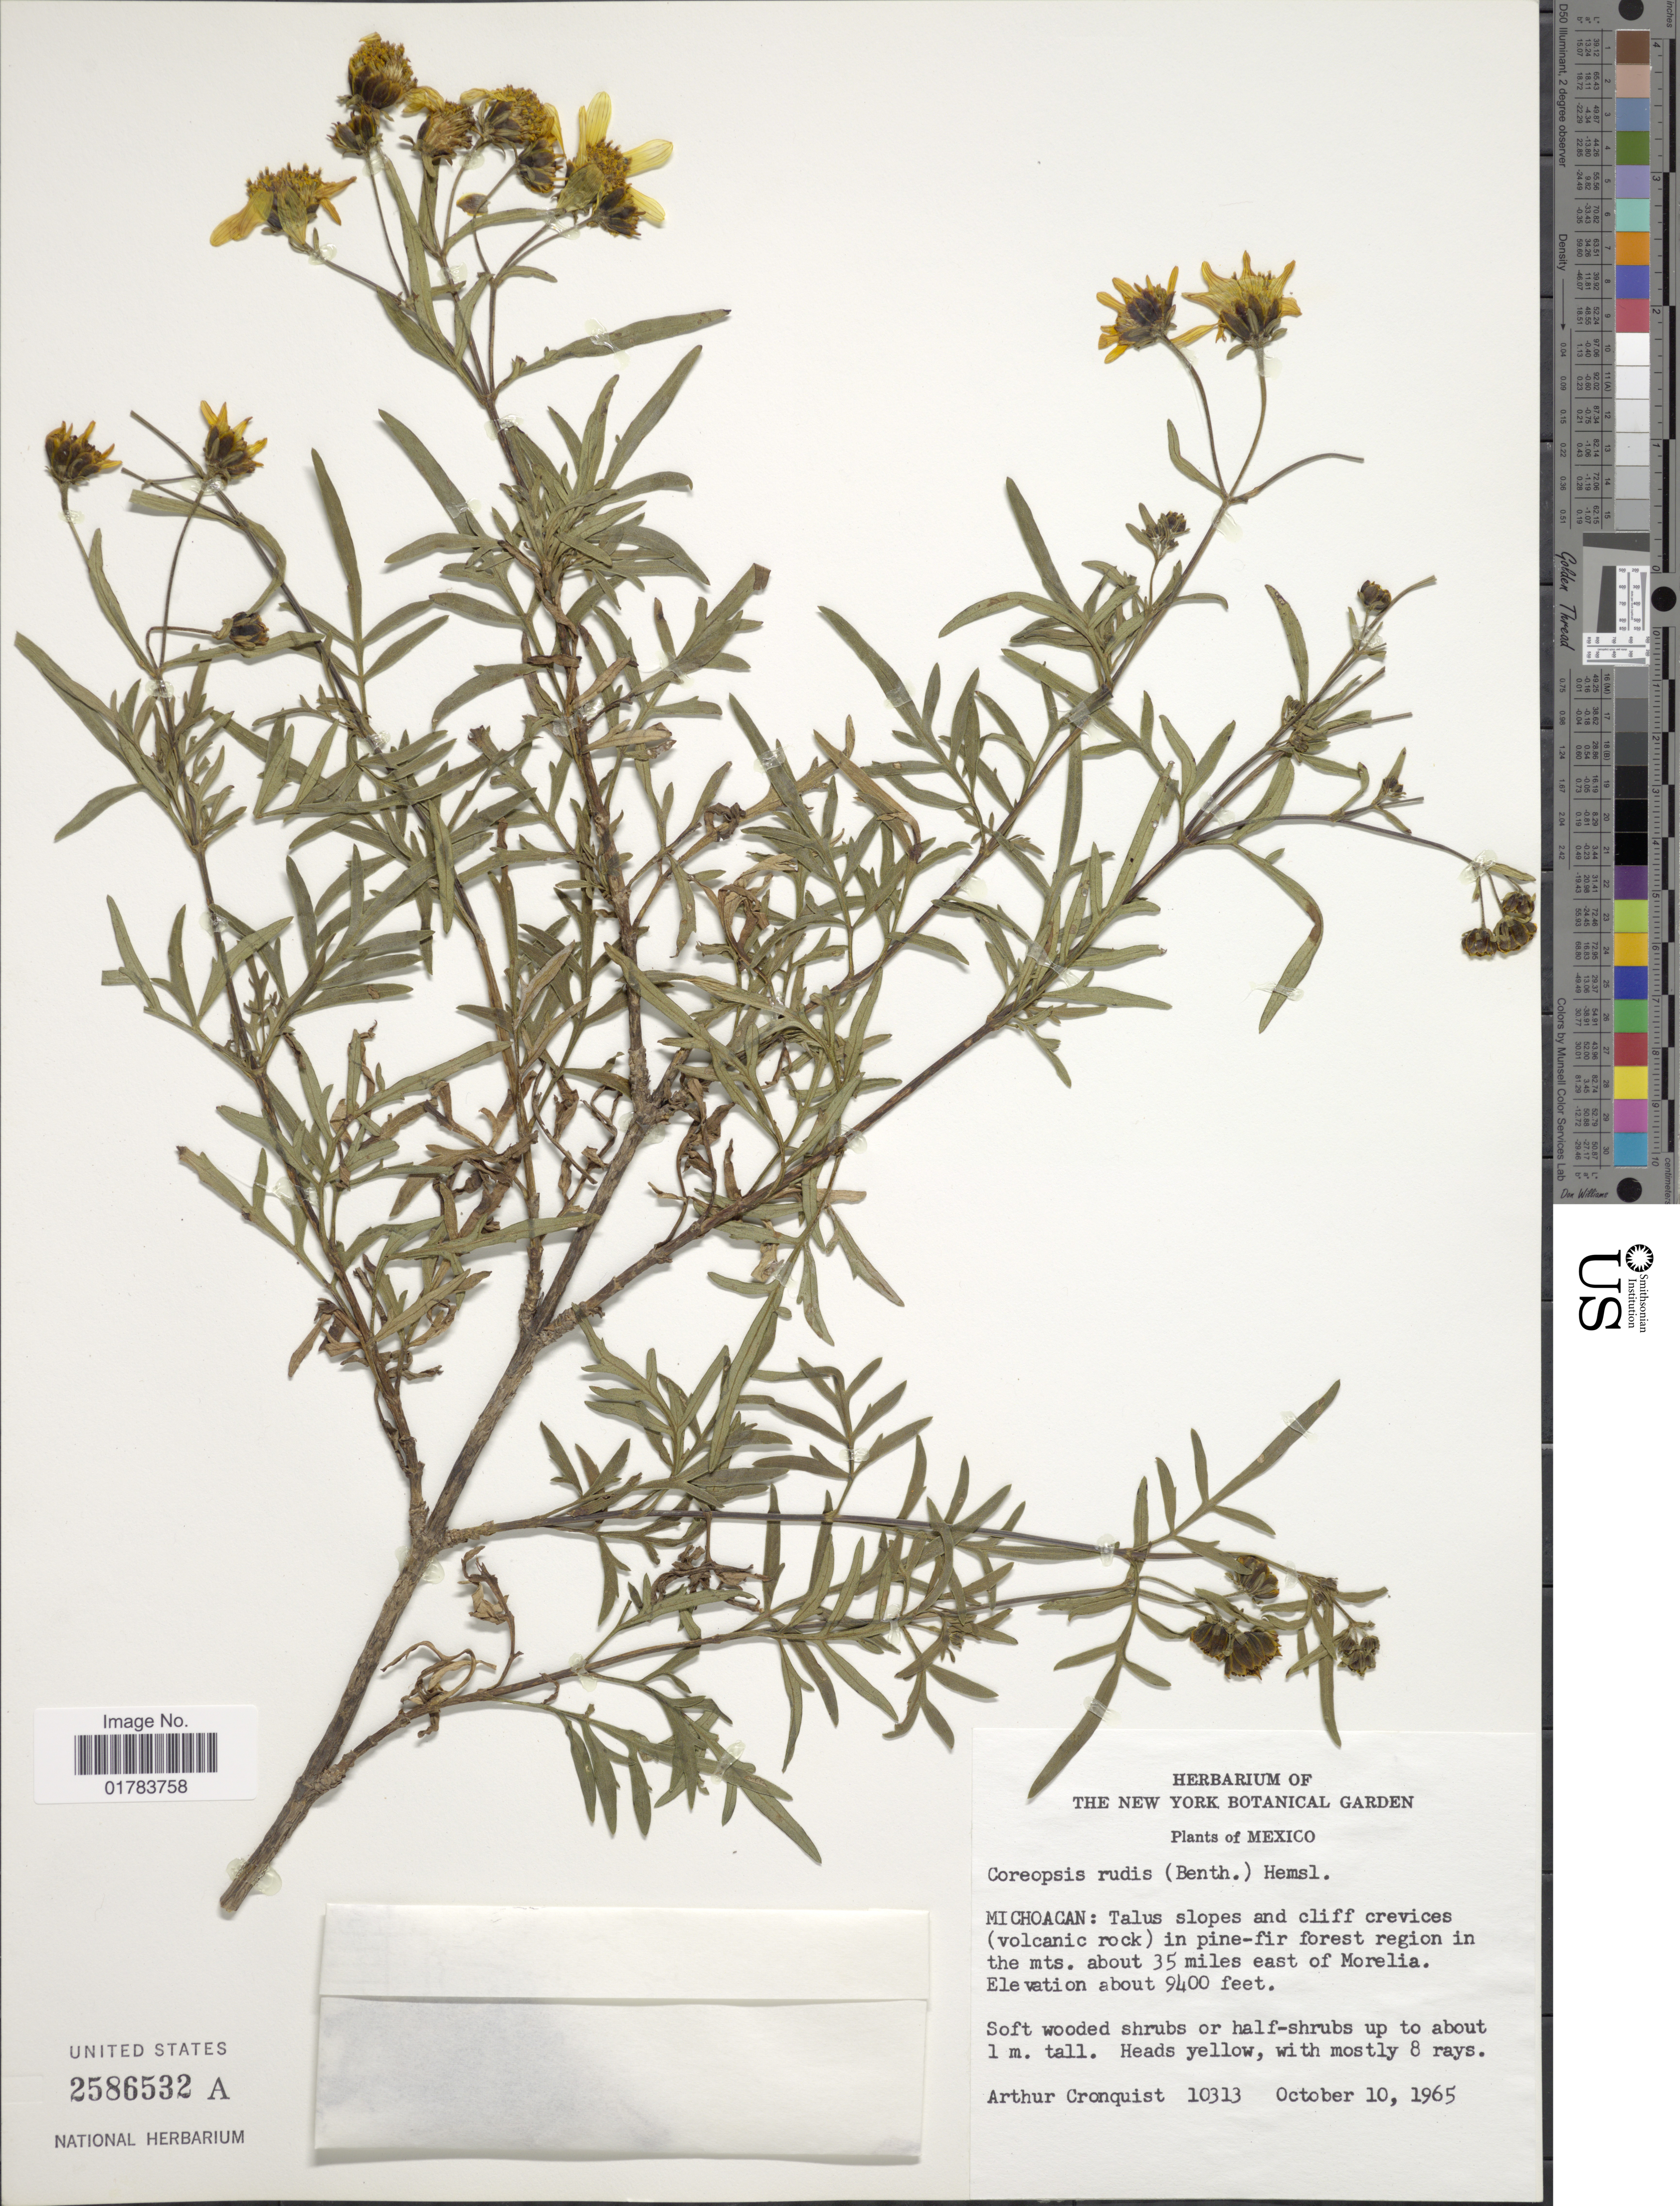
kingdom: Plantae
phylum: Tracheophyta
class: Magnoliopsida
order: Asterales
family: Asteraceae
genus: Coreopsis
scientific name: Coreopsis rudis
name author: (Benth.) Hemsl.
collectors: A. J. Cronquist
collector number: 10313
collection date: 1965-10-10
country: Mexico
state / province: Michoacán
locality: About 35 miles east of Morelia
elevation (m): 2865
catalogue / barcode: US 2586532A